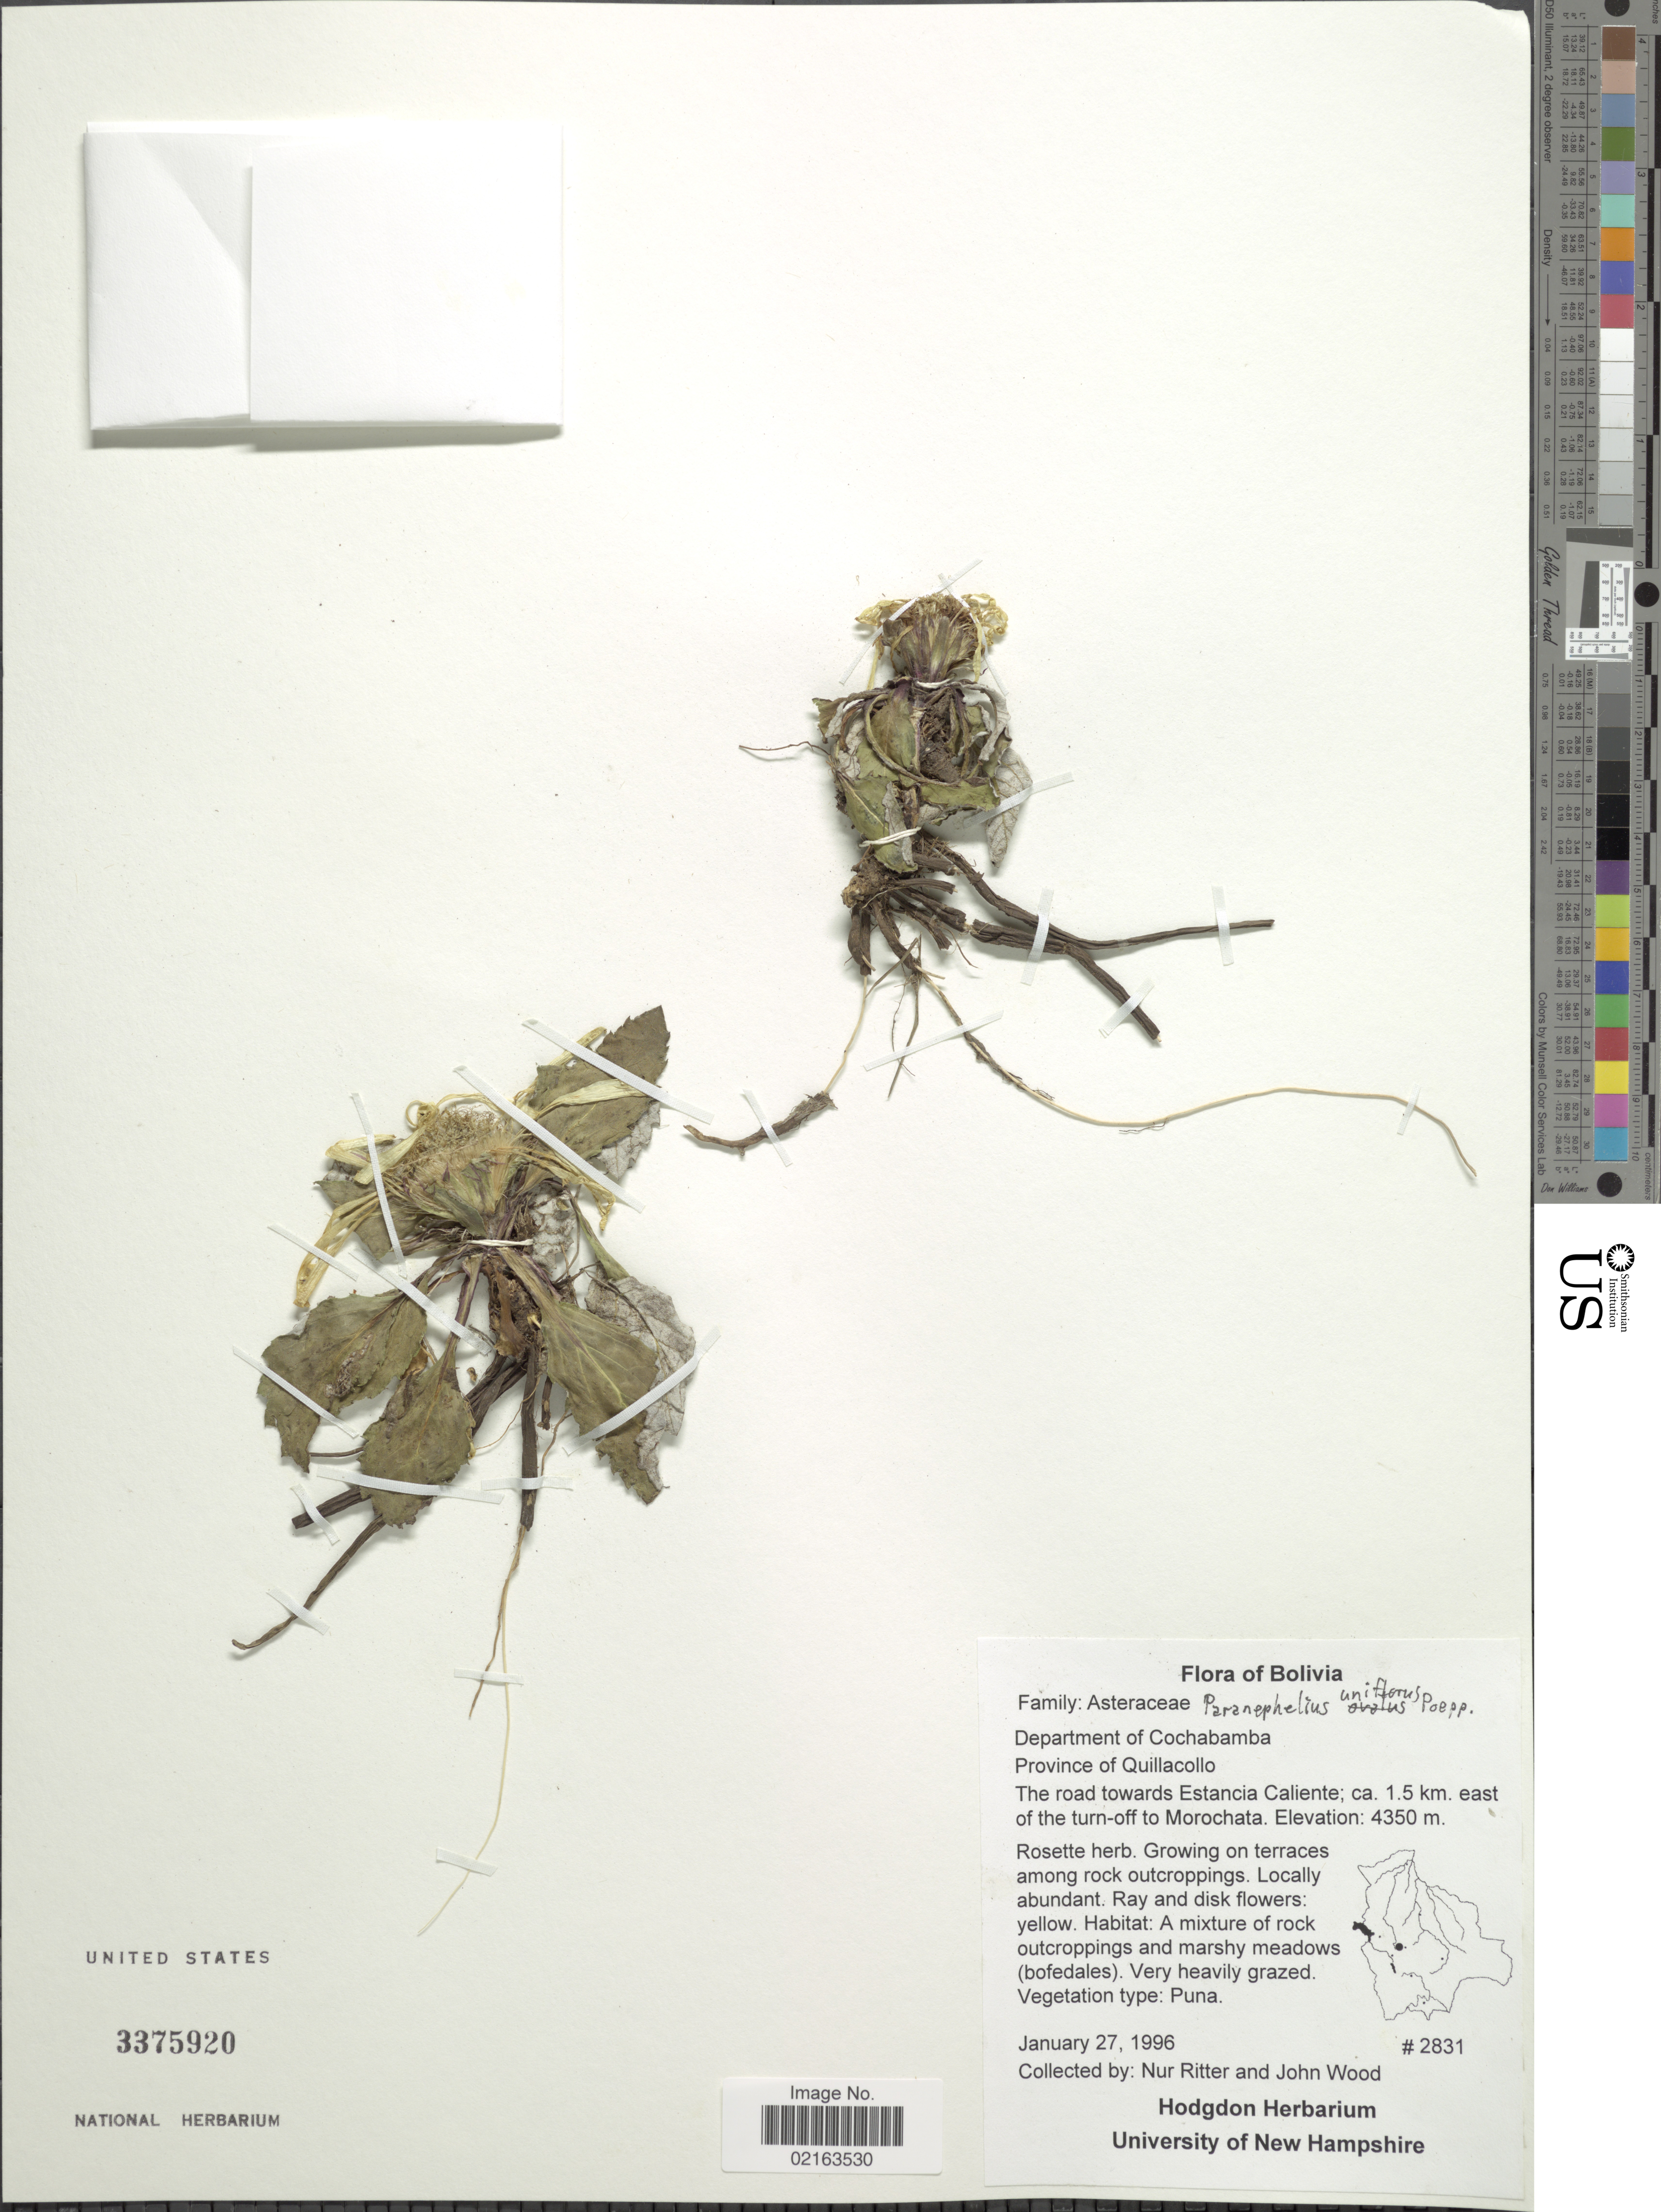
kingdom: Plantae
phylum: Tracheophyta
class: Magnoliopsida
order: Asterales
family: Asteraceae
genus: Paranephelius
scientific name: Paranephelius uniflorus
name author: Poepp. & Endl.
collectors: N. Ritter & J. T. Atwood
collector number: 2831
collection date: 1996-01-27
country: Bolivia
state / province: Cochabamba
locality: Department of Cochabamba. Province of Quillacollo. The road towards Estancia Caliente; ca. 1.5 km. east of the turn-off to Morochata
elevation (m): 4350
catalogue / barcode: US 3375920